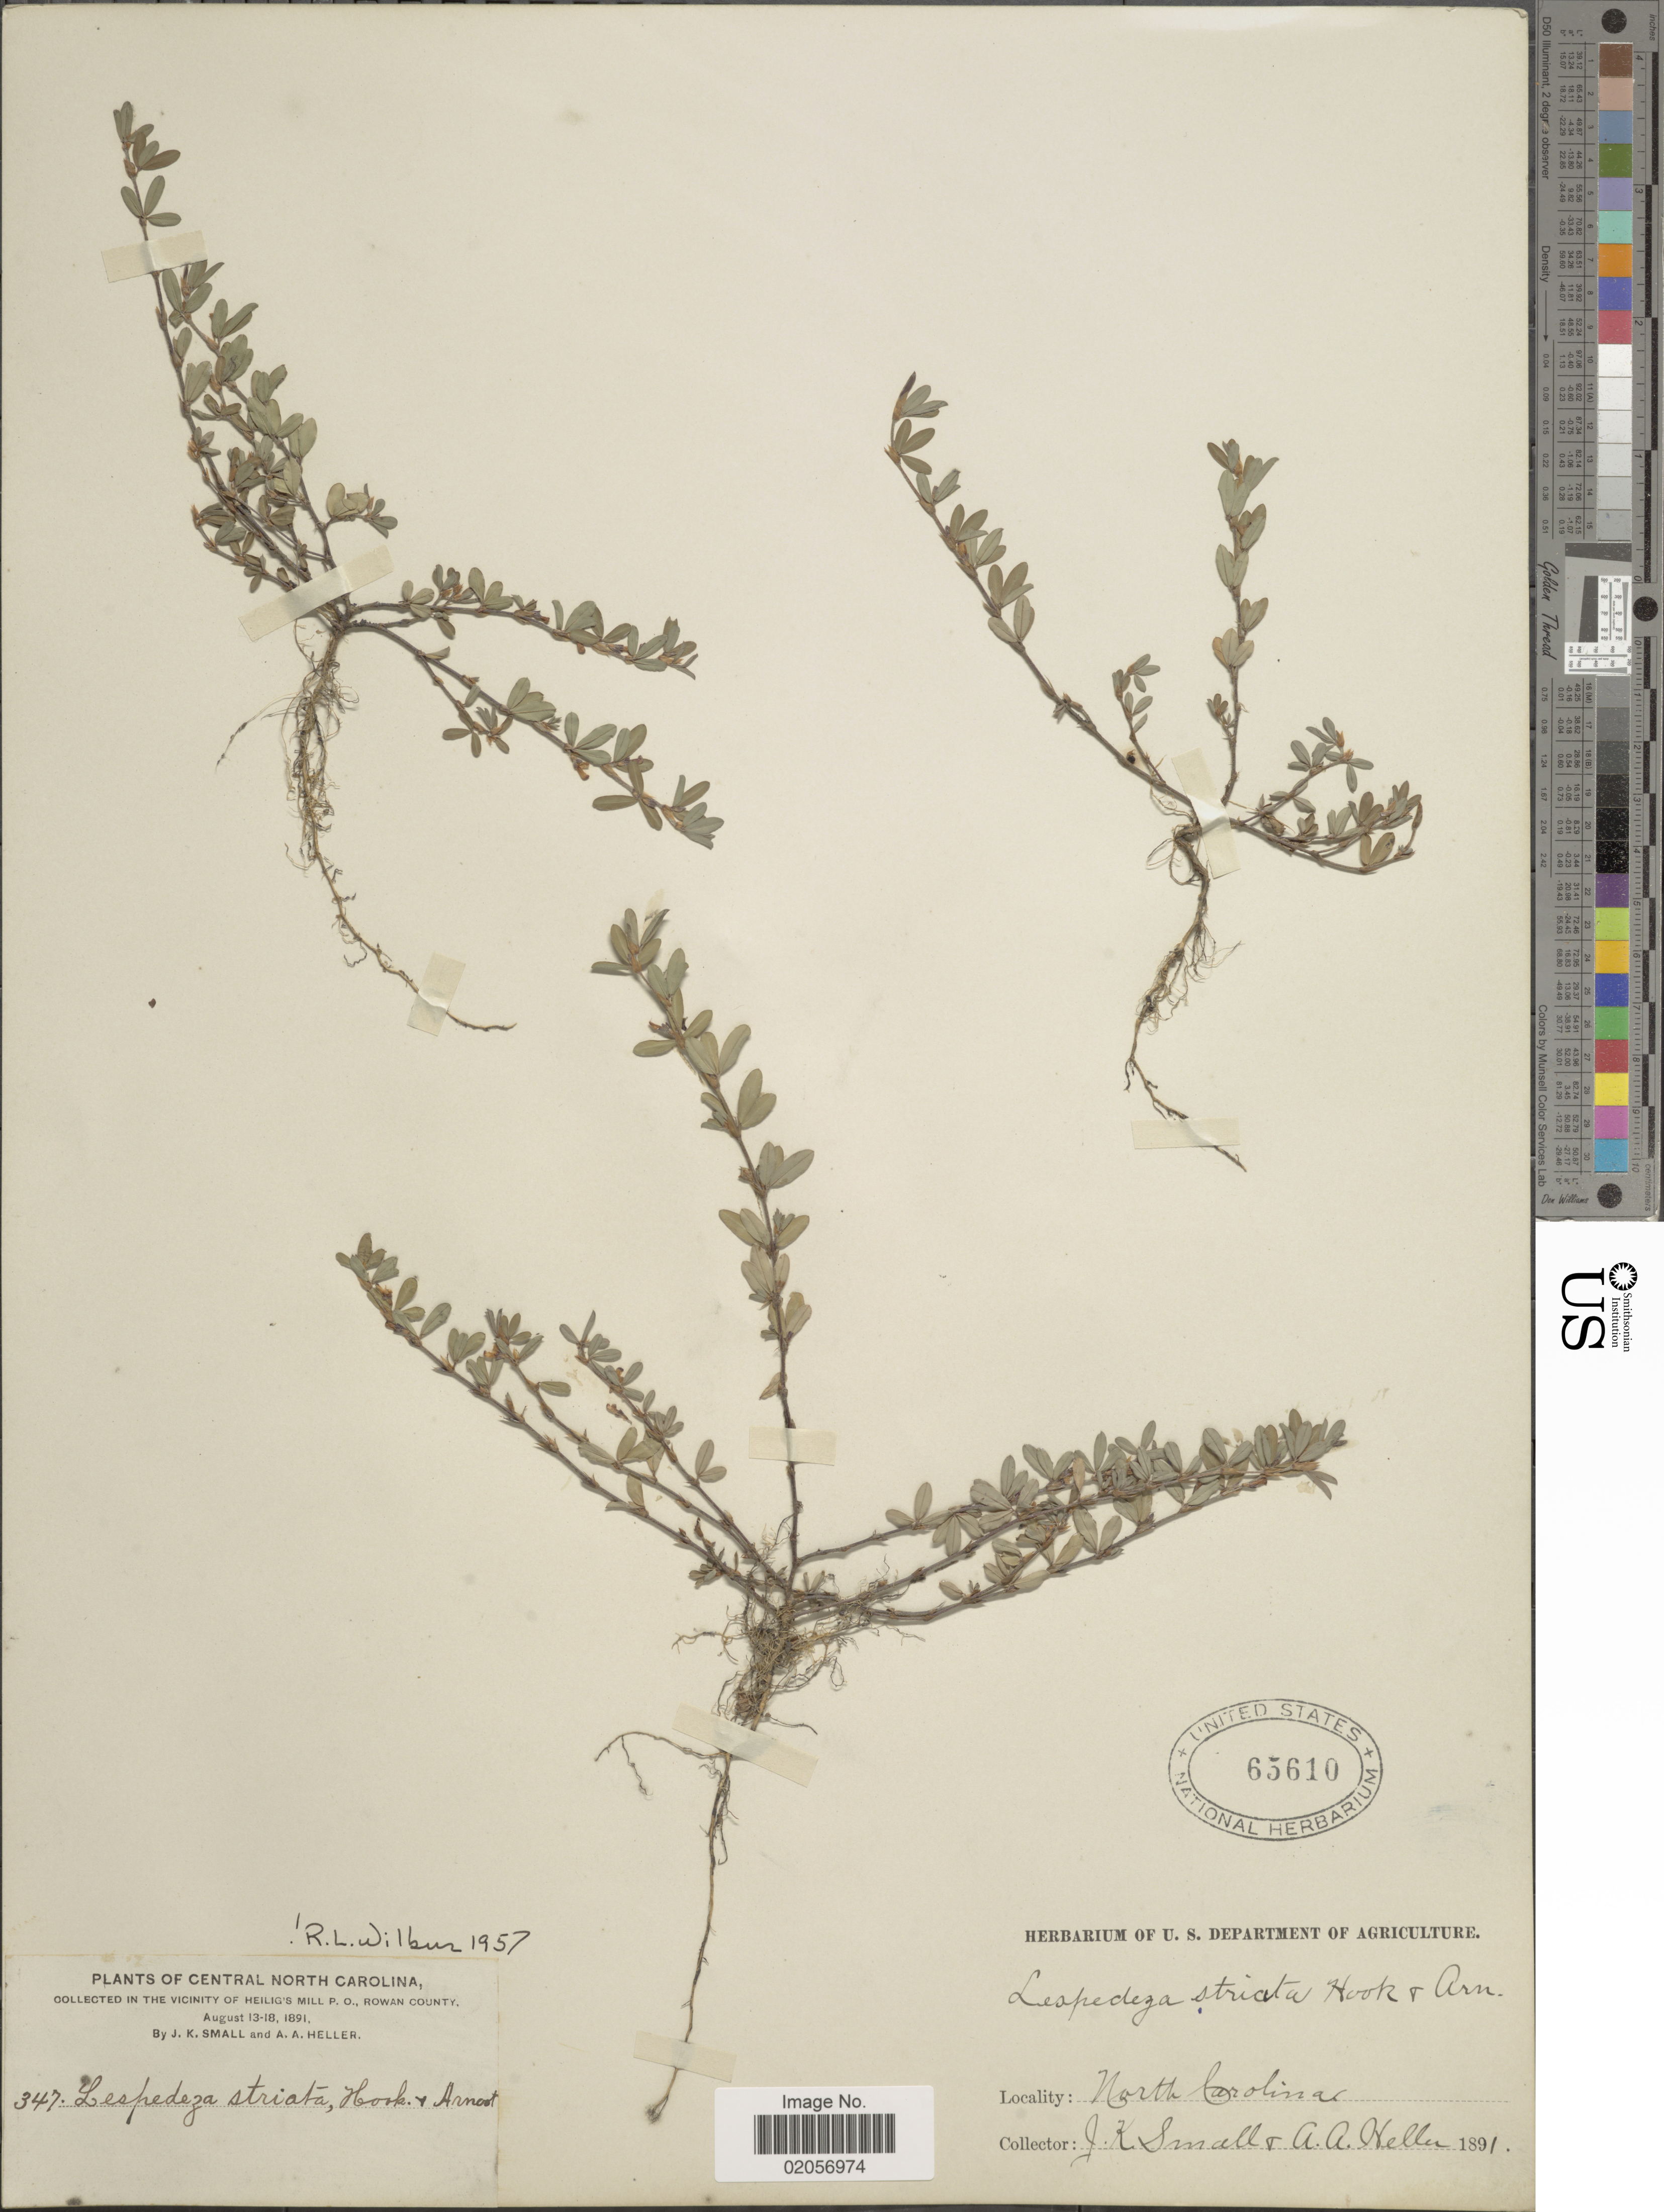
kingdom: Plantae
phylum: Tracheophyta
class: Magnoliopsida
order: Fabales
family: Fabaceae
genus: Kummerowia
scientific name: Kummerowia striata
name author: (Thunb.) Schindl.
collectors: J. K. Small & A. A. Heller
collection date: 1891-08-13/1891-08-18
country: United States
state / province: North Carolina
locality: In the vicinity of Heilig's Mill P. O., Rowan County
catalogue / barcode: US 65610